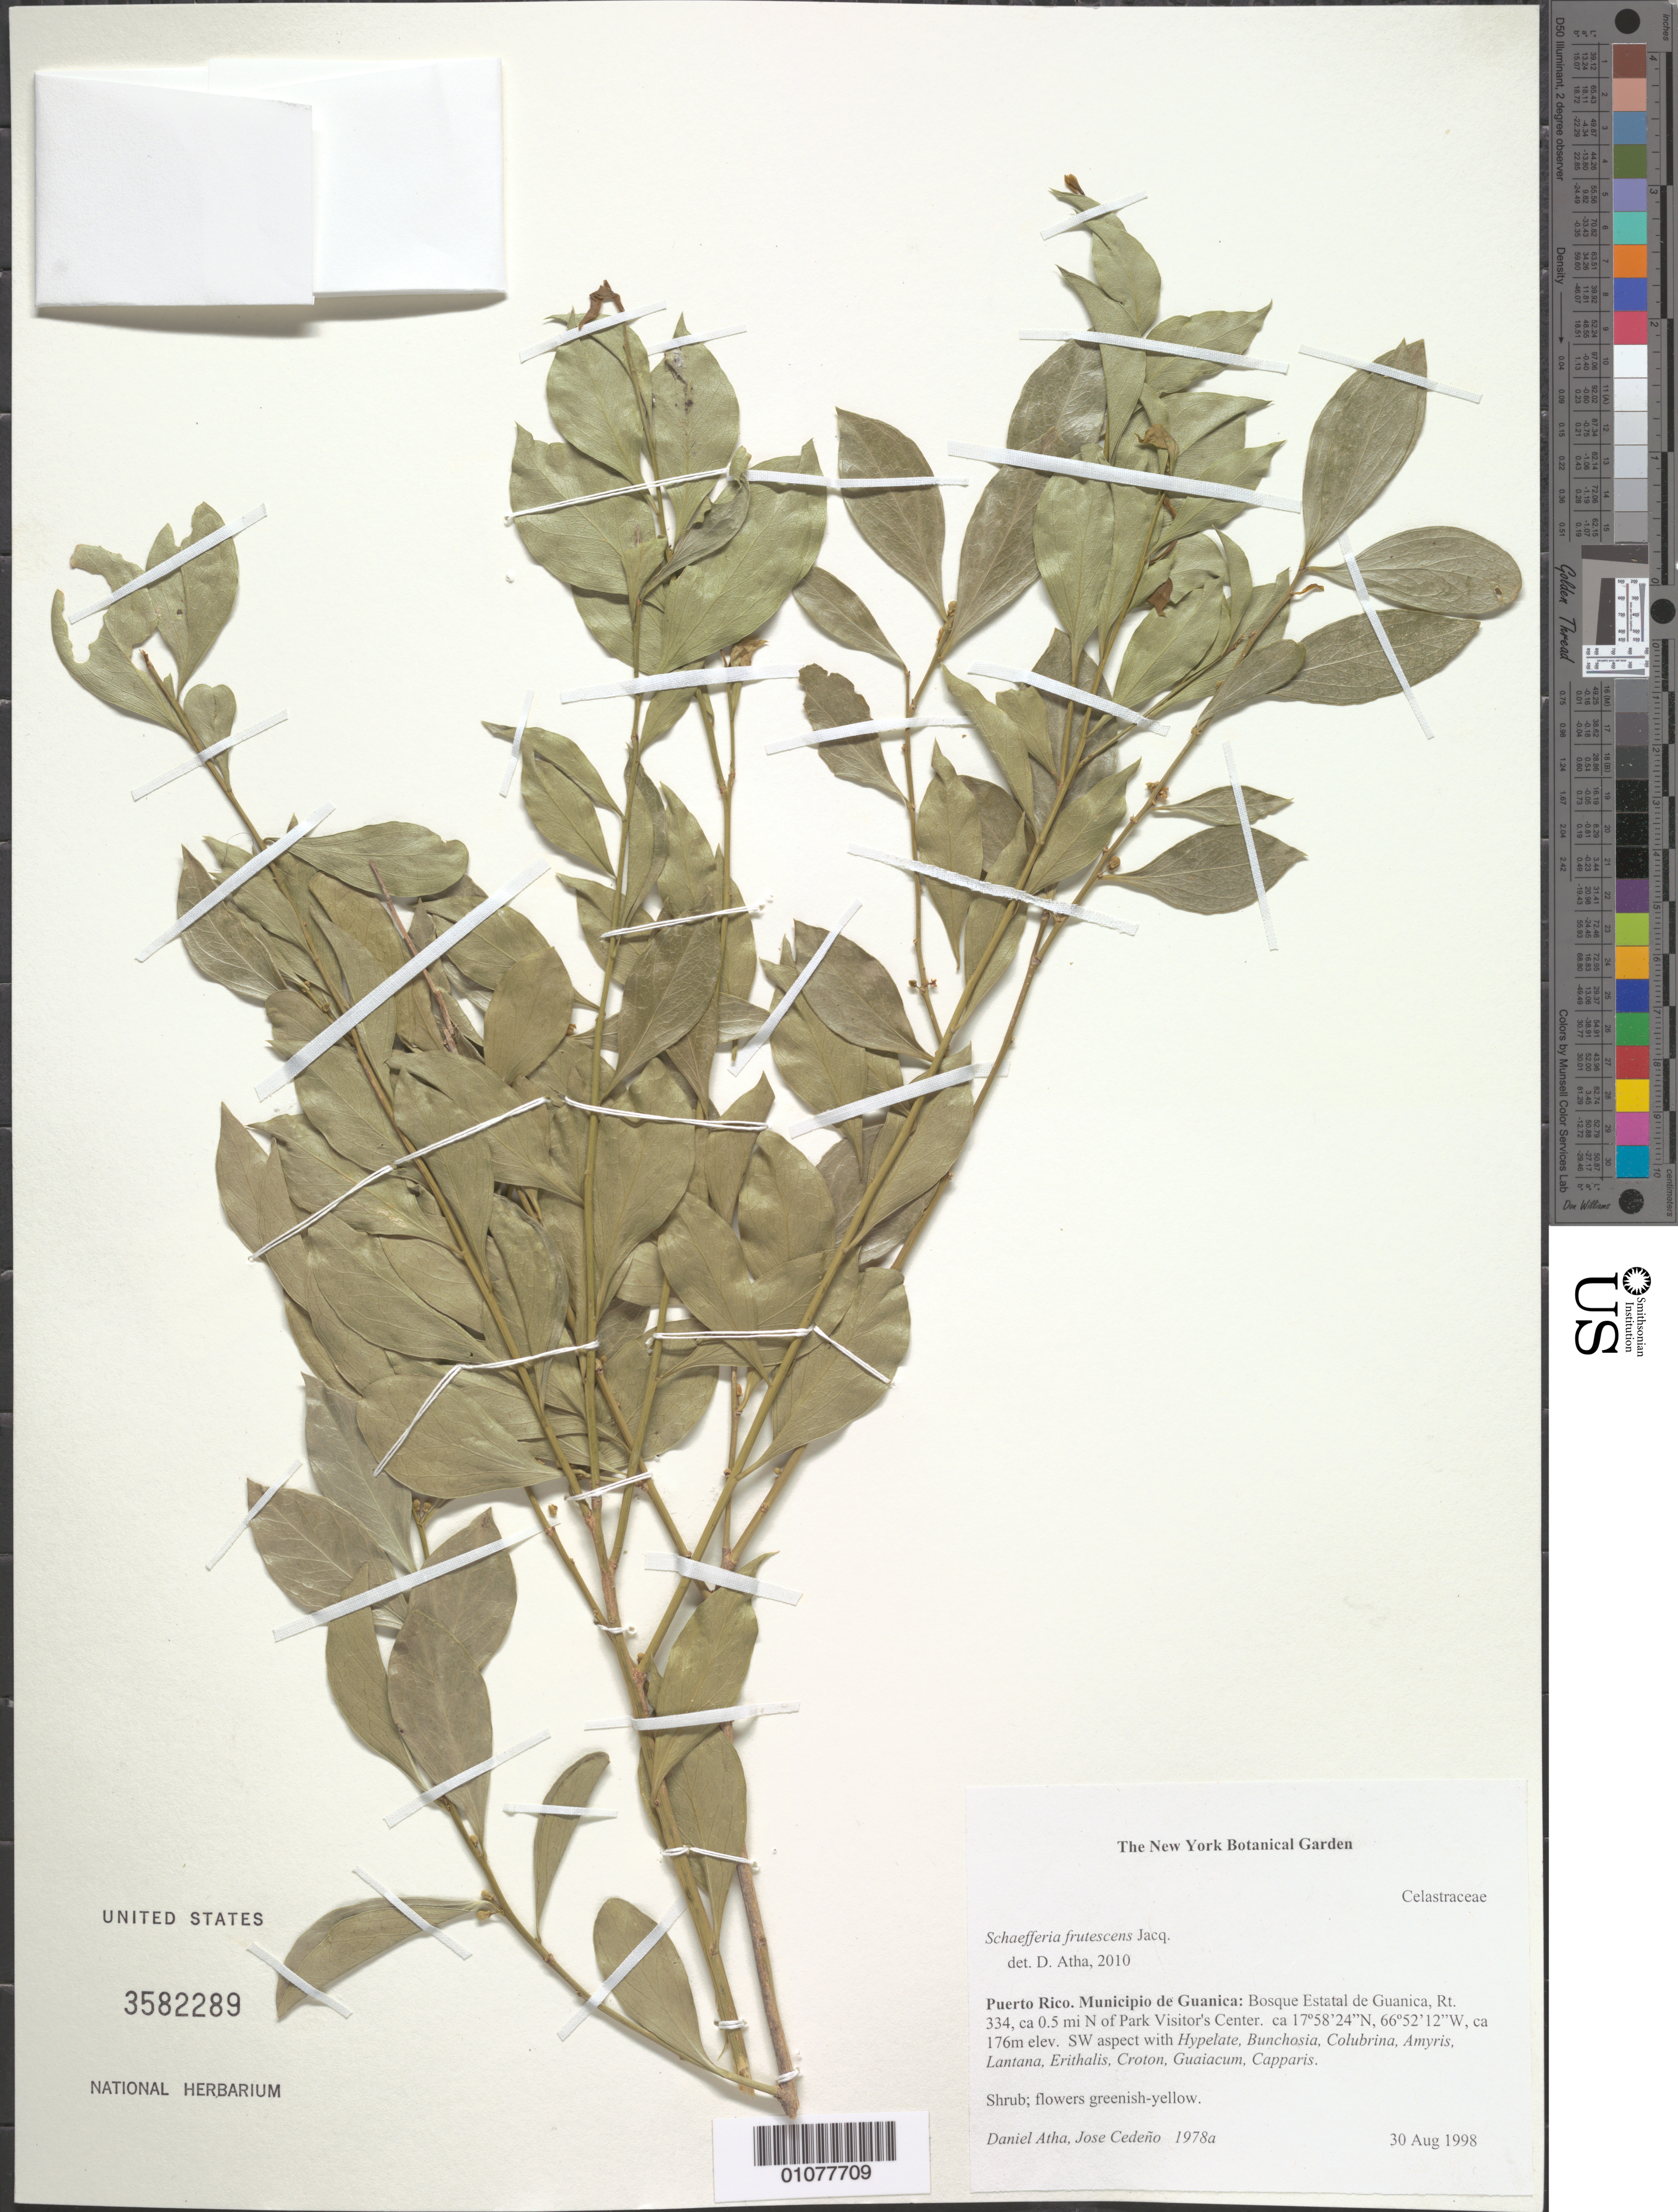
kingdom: Plantae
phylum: Tracheophyta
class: Magnoliopsida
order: Celastrales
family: Celastraceae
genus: Schaefferia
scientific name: Schaefferia frutescens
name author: Jacq.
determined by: Atha, D.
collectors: D. Atha & J. A. Cedeño M.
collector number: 1978A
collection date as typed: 30 Aug 1998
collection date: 1998-08-30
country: Puerto Rico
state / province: Guanica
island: Puerto Rico I.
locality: Municipio Guanica; Bosque Estatal de Guanica, Rt. 334, ca. 0.5 mi. N of Park visitors center.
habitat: SW aspect with Hypelate, Bunchosia, Colubrina, Amyris, Lantana, Erithalis, Croton, Guaiacum, and Capparis.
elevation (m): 176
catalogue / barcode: US 3582289